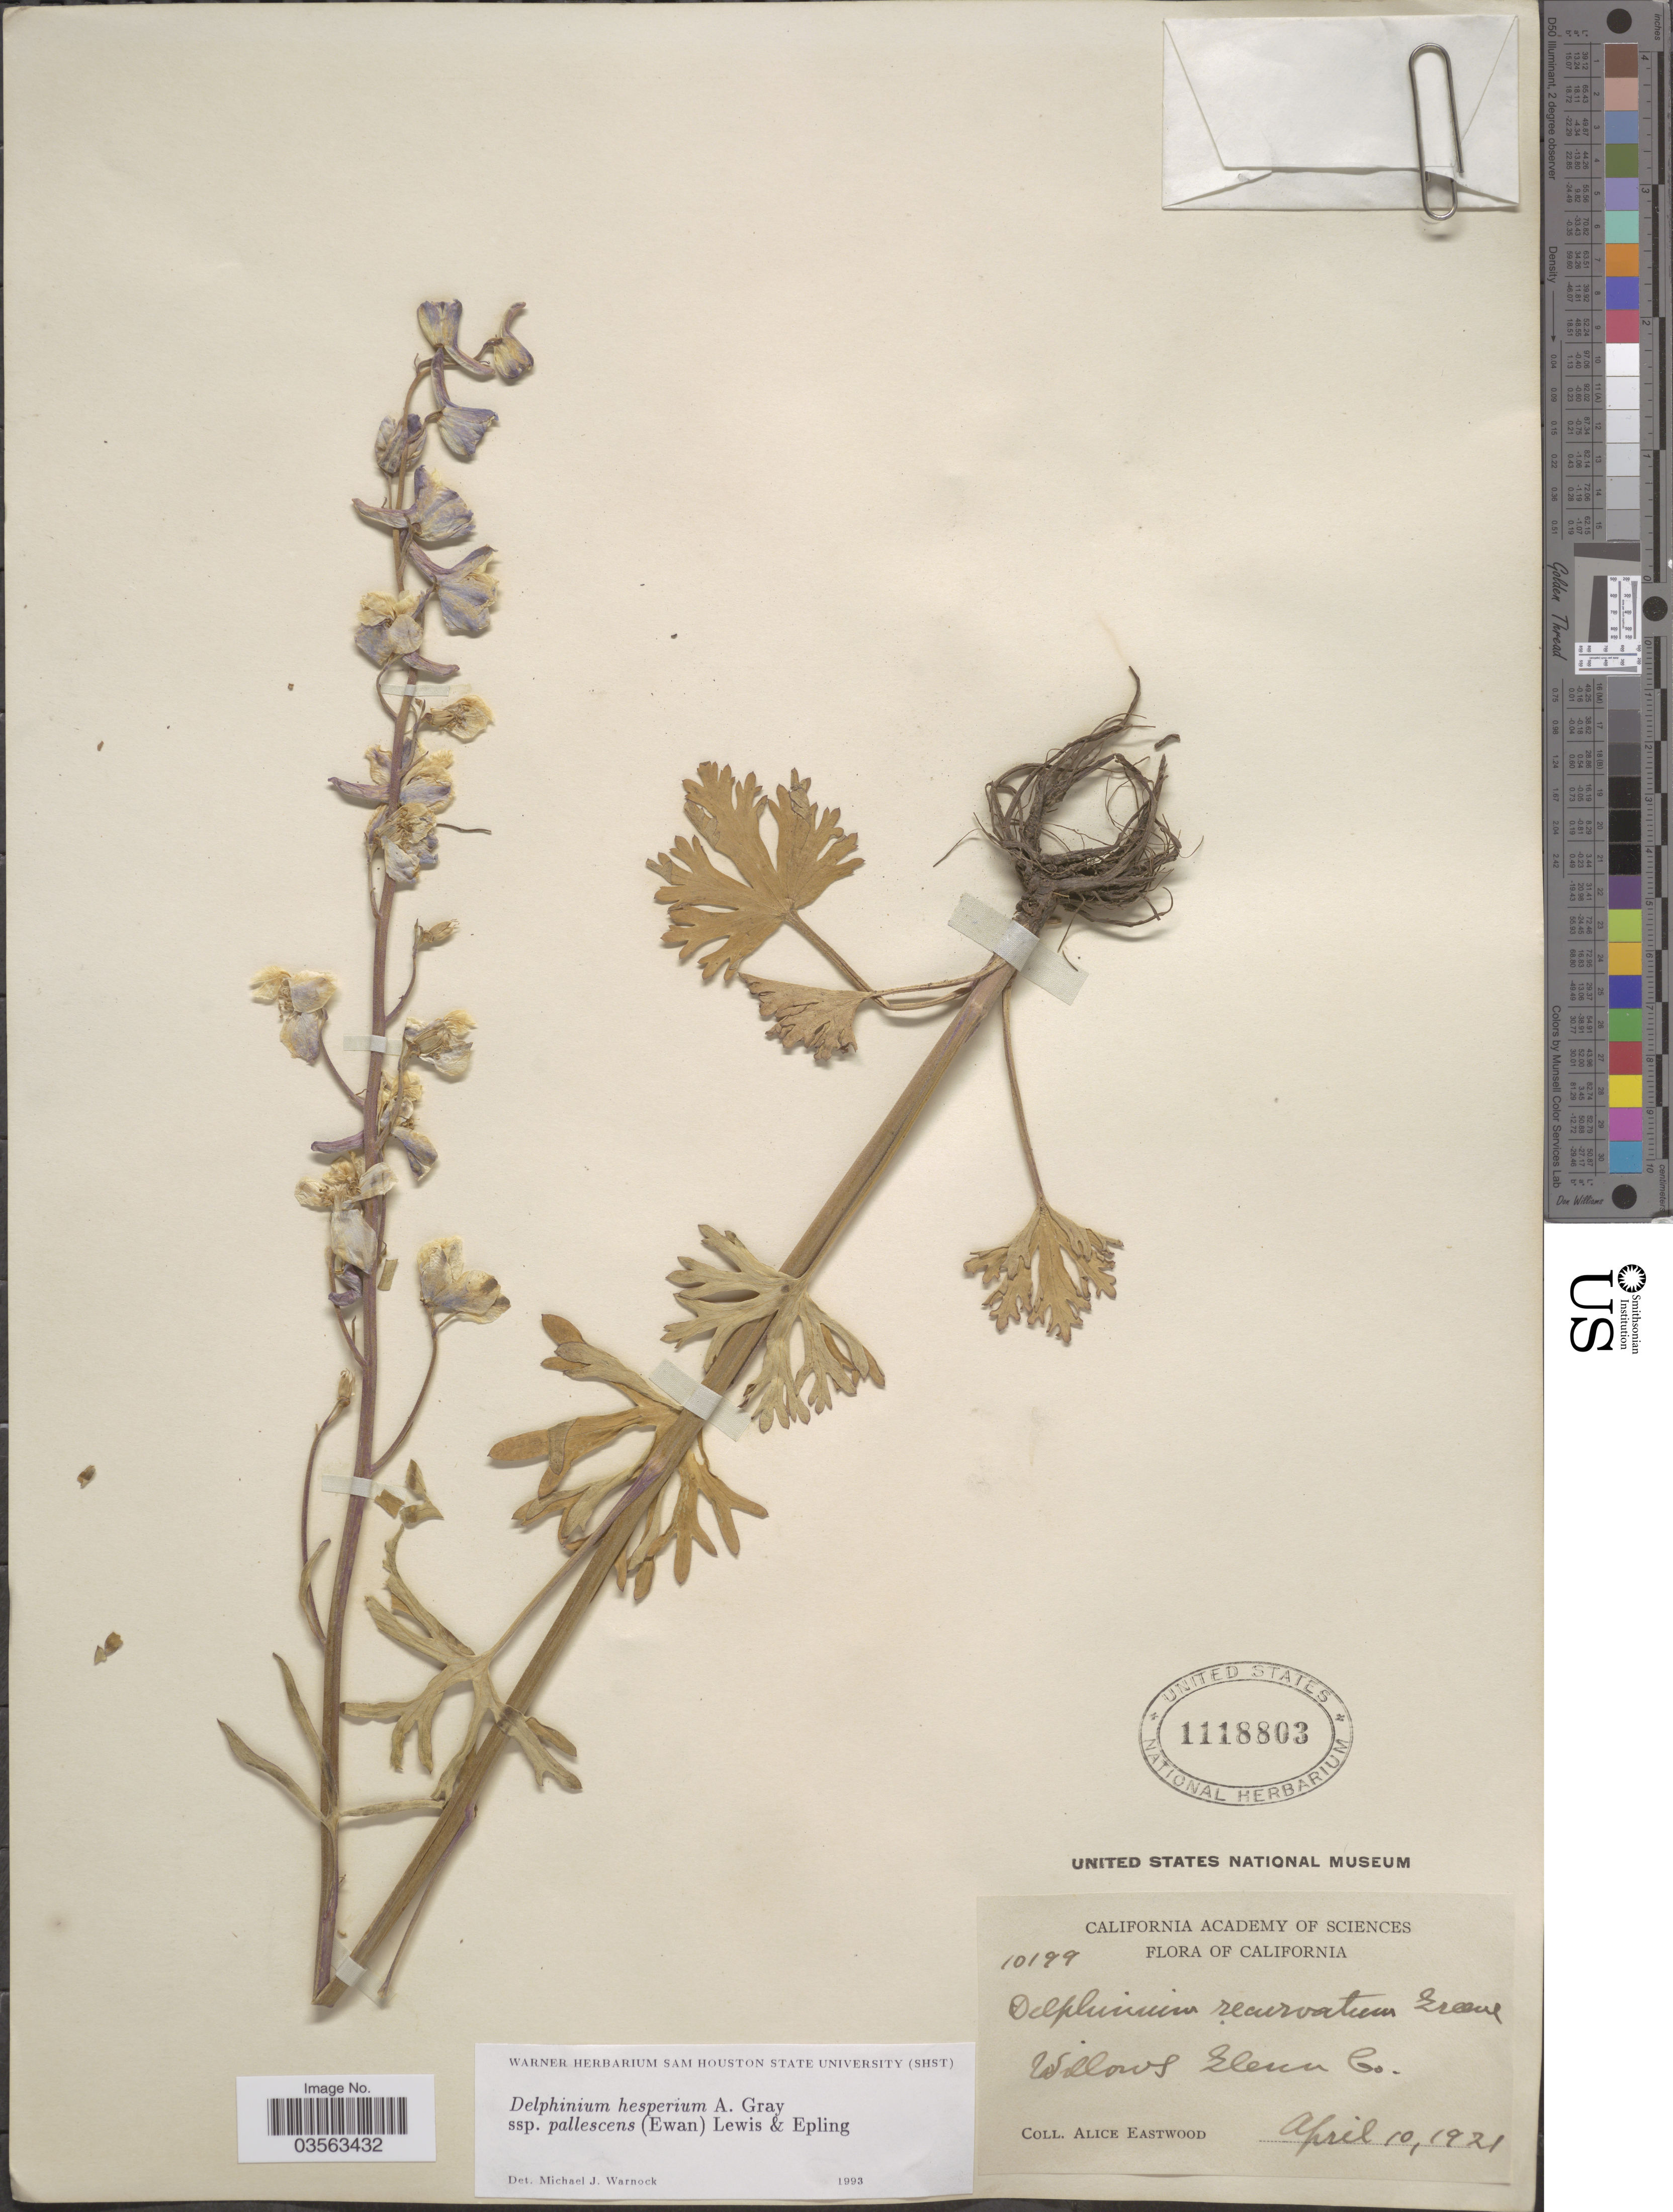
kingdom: Plantae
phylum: Tracheophyta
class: Magnoliopsida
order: Ranunculales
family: Ranunculaceae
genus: Delphinium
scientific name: Delphinium hesperium subsp. pallescens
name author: (Ewan) F. H. Lewis & Epling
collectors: A. Eastwood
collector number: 10199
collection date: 1921-04-10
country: United States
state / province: California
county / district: Glenn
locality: Willows Glenn Co.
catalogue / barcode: US 1118803